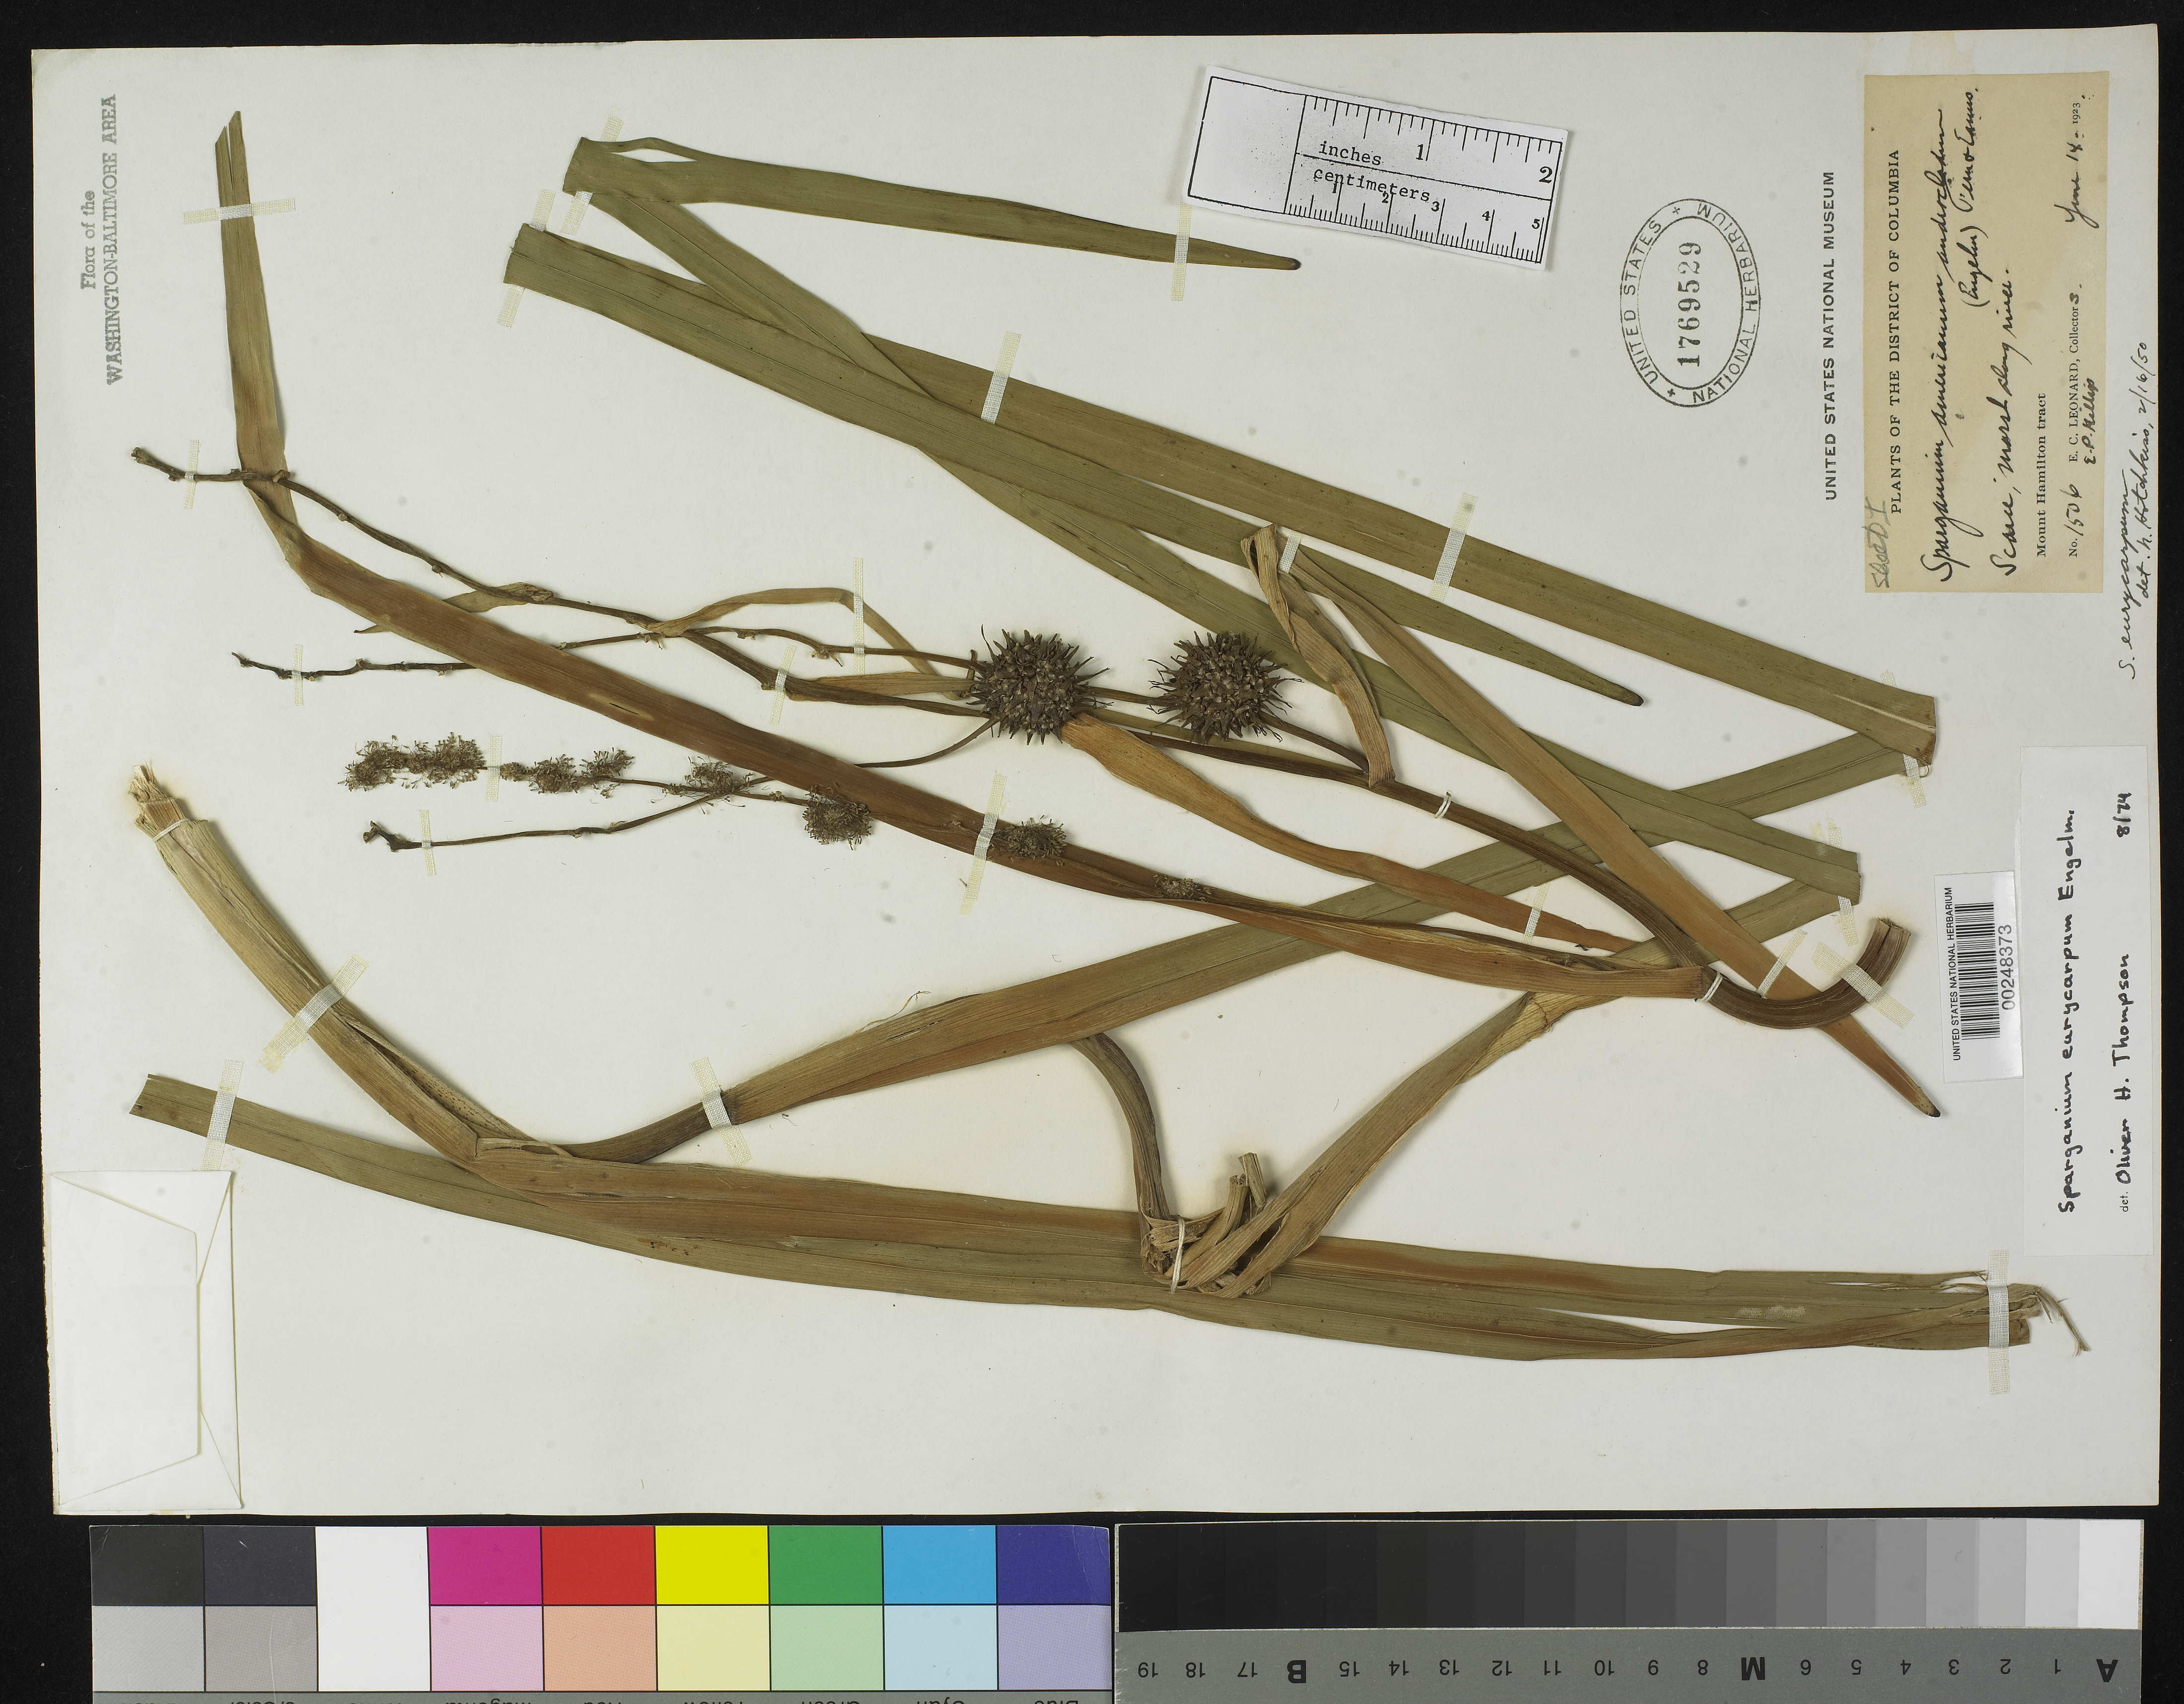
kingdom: Plantae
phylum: Tracheophyta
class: Liliopsida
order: Poales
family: Typhaceae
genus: Sparganium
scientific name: Sparganium eurycarpum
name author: Engelm.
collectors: E. C. Leonard & E. P. Killip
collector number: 1506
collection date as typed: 14 Jun 1923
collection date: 1923-06-14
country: United States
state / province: District of Columbia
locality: Mount Hamilton Tract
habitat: Marsh along river, scarce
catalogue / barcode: US 1769529